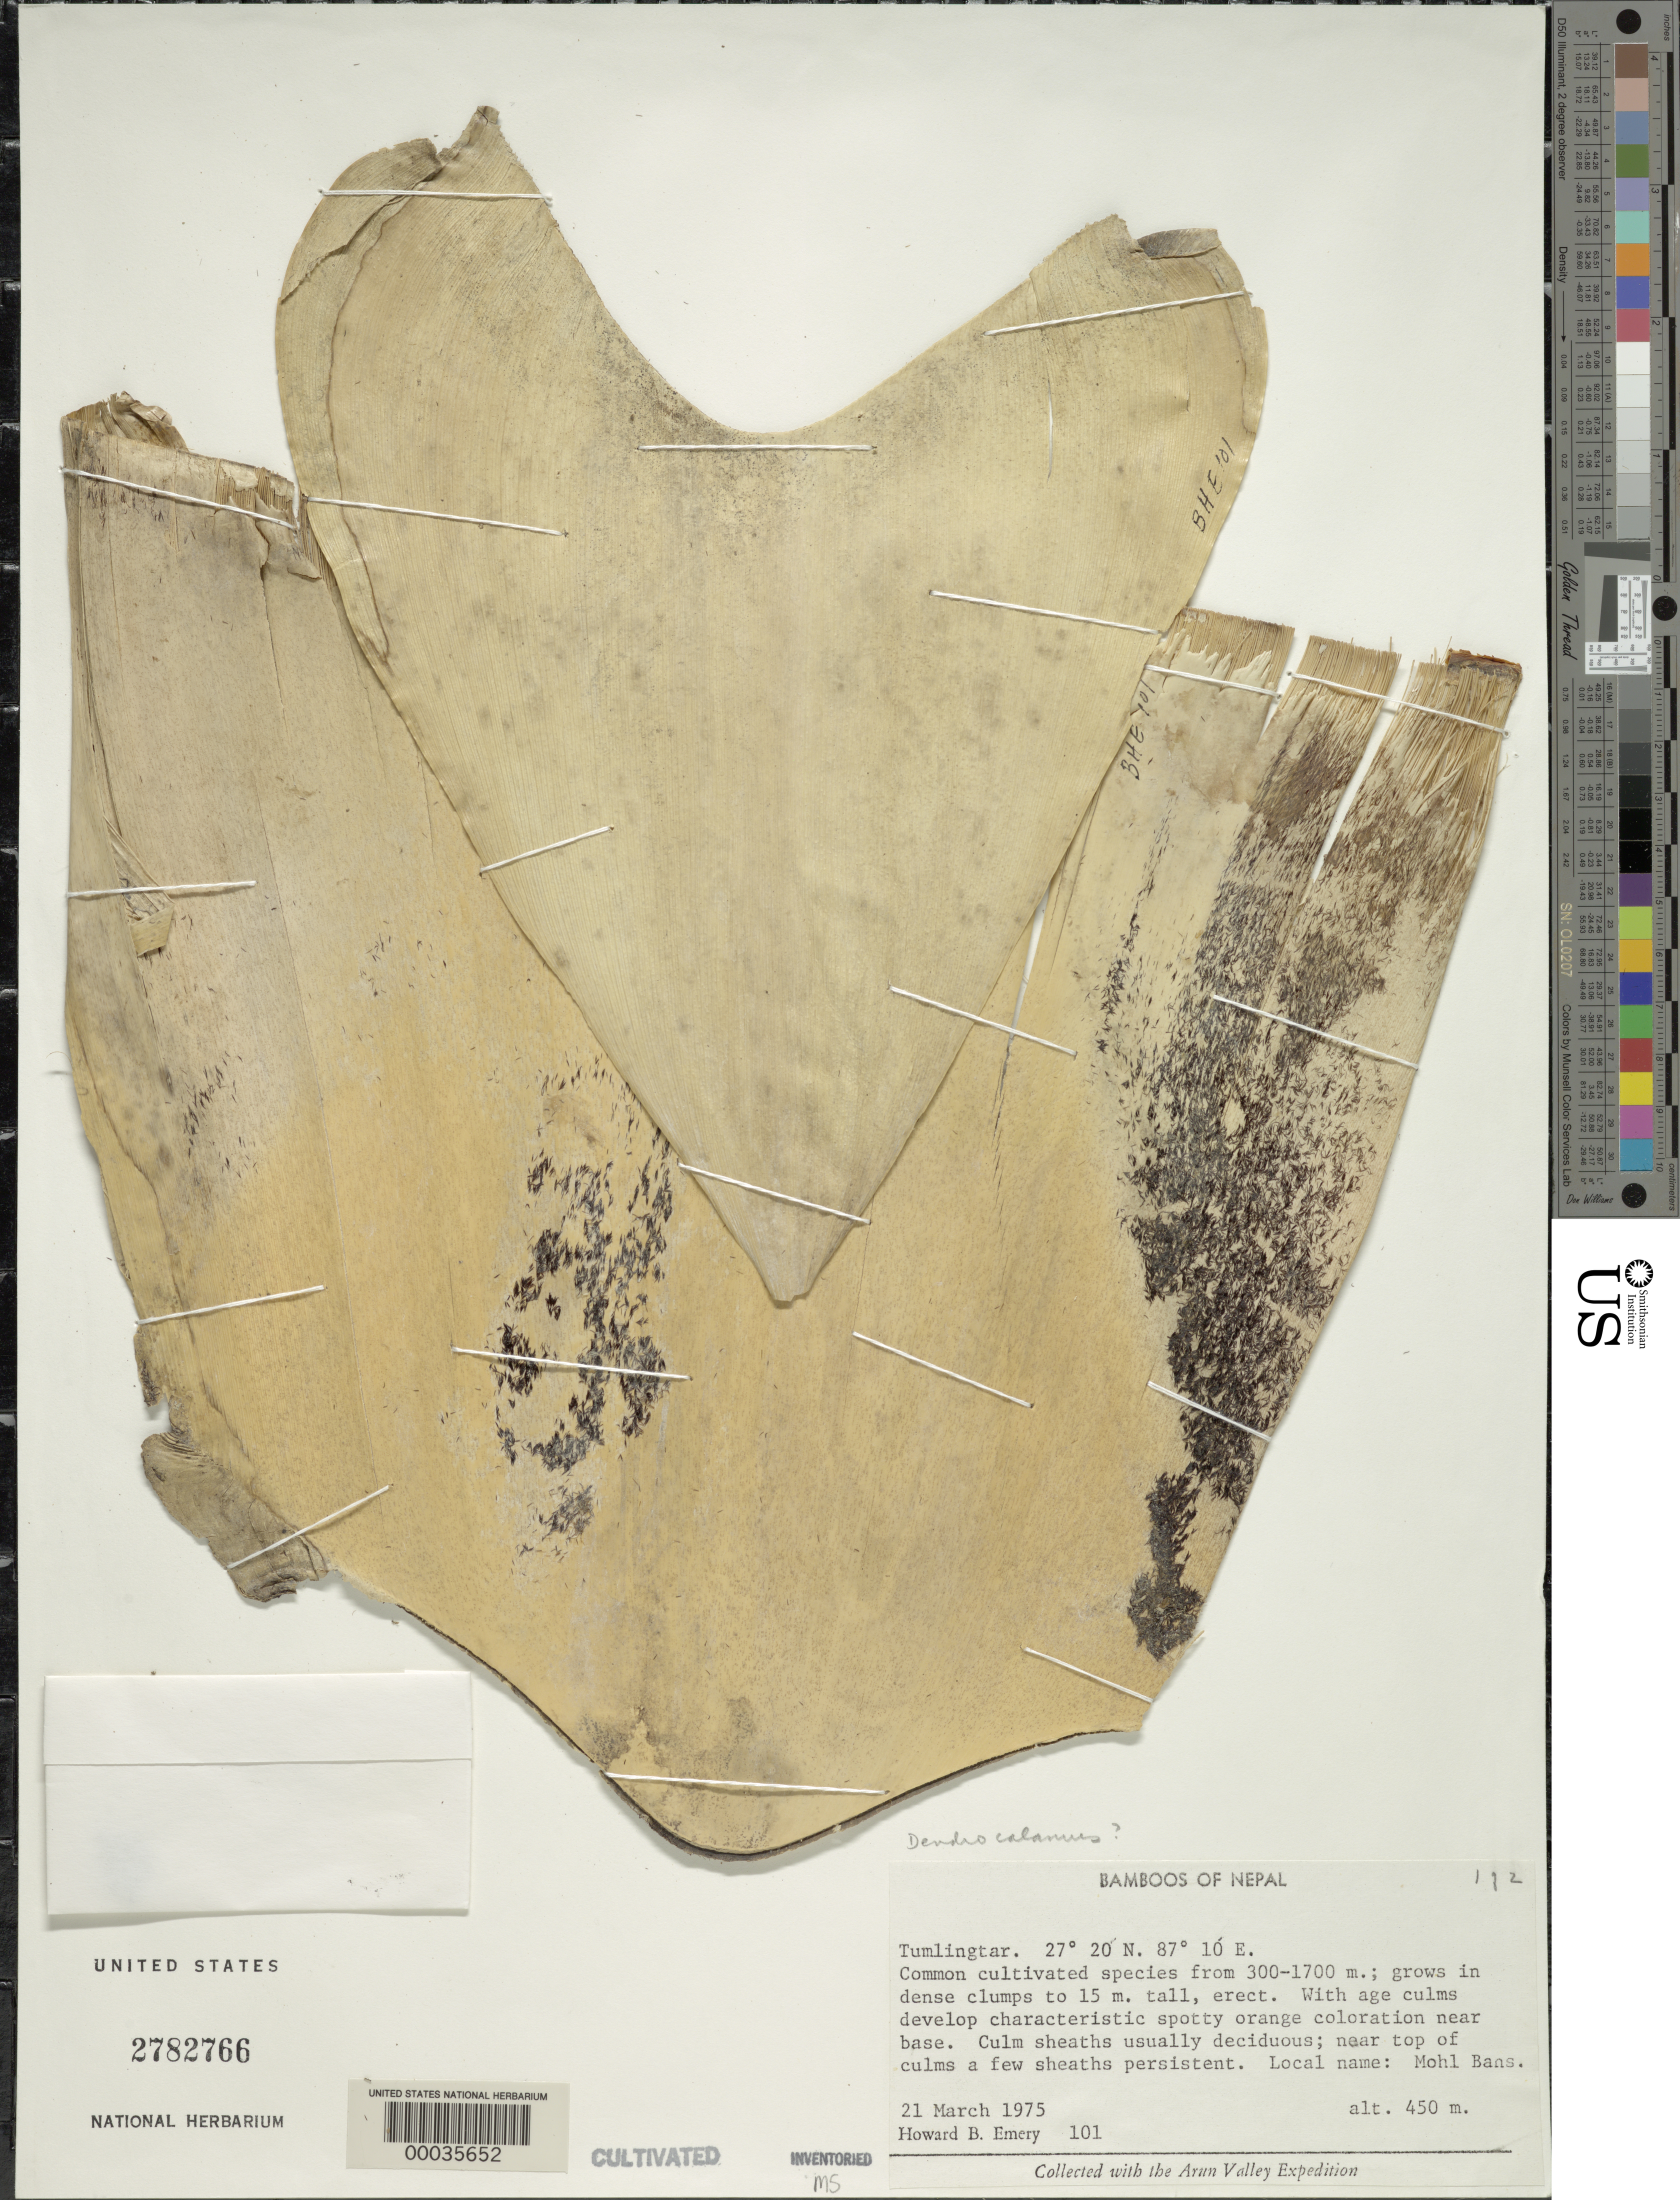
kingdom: Plantae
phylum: Tracheophyta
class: Liliopsida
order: Poales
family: Poaceae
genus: Dendrocalamus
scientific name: Dendrocalamus sp.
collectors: H. B. Emery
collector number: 101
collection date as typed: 21 Mar 1975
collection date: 1975-03-21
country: Nepal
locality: Tumlingtar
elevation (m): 450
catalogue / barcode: US 2782766